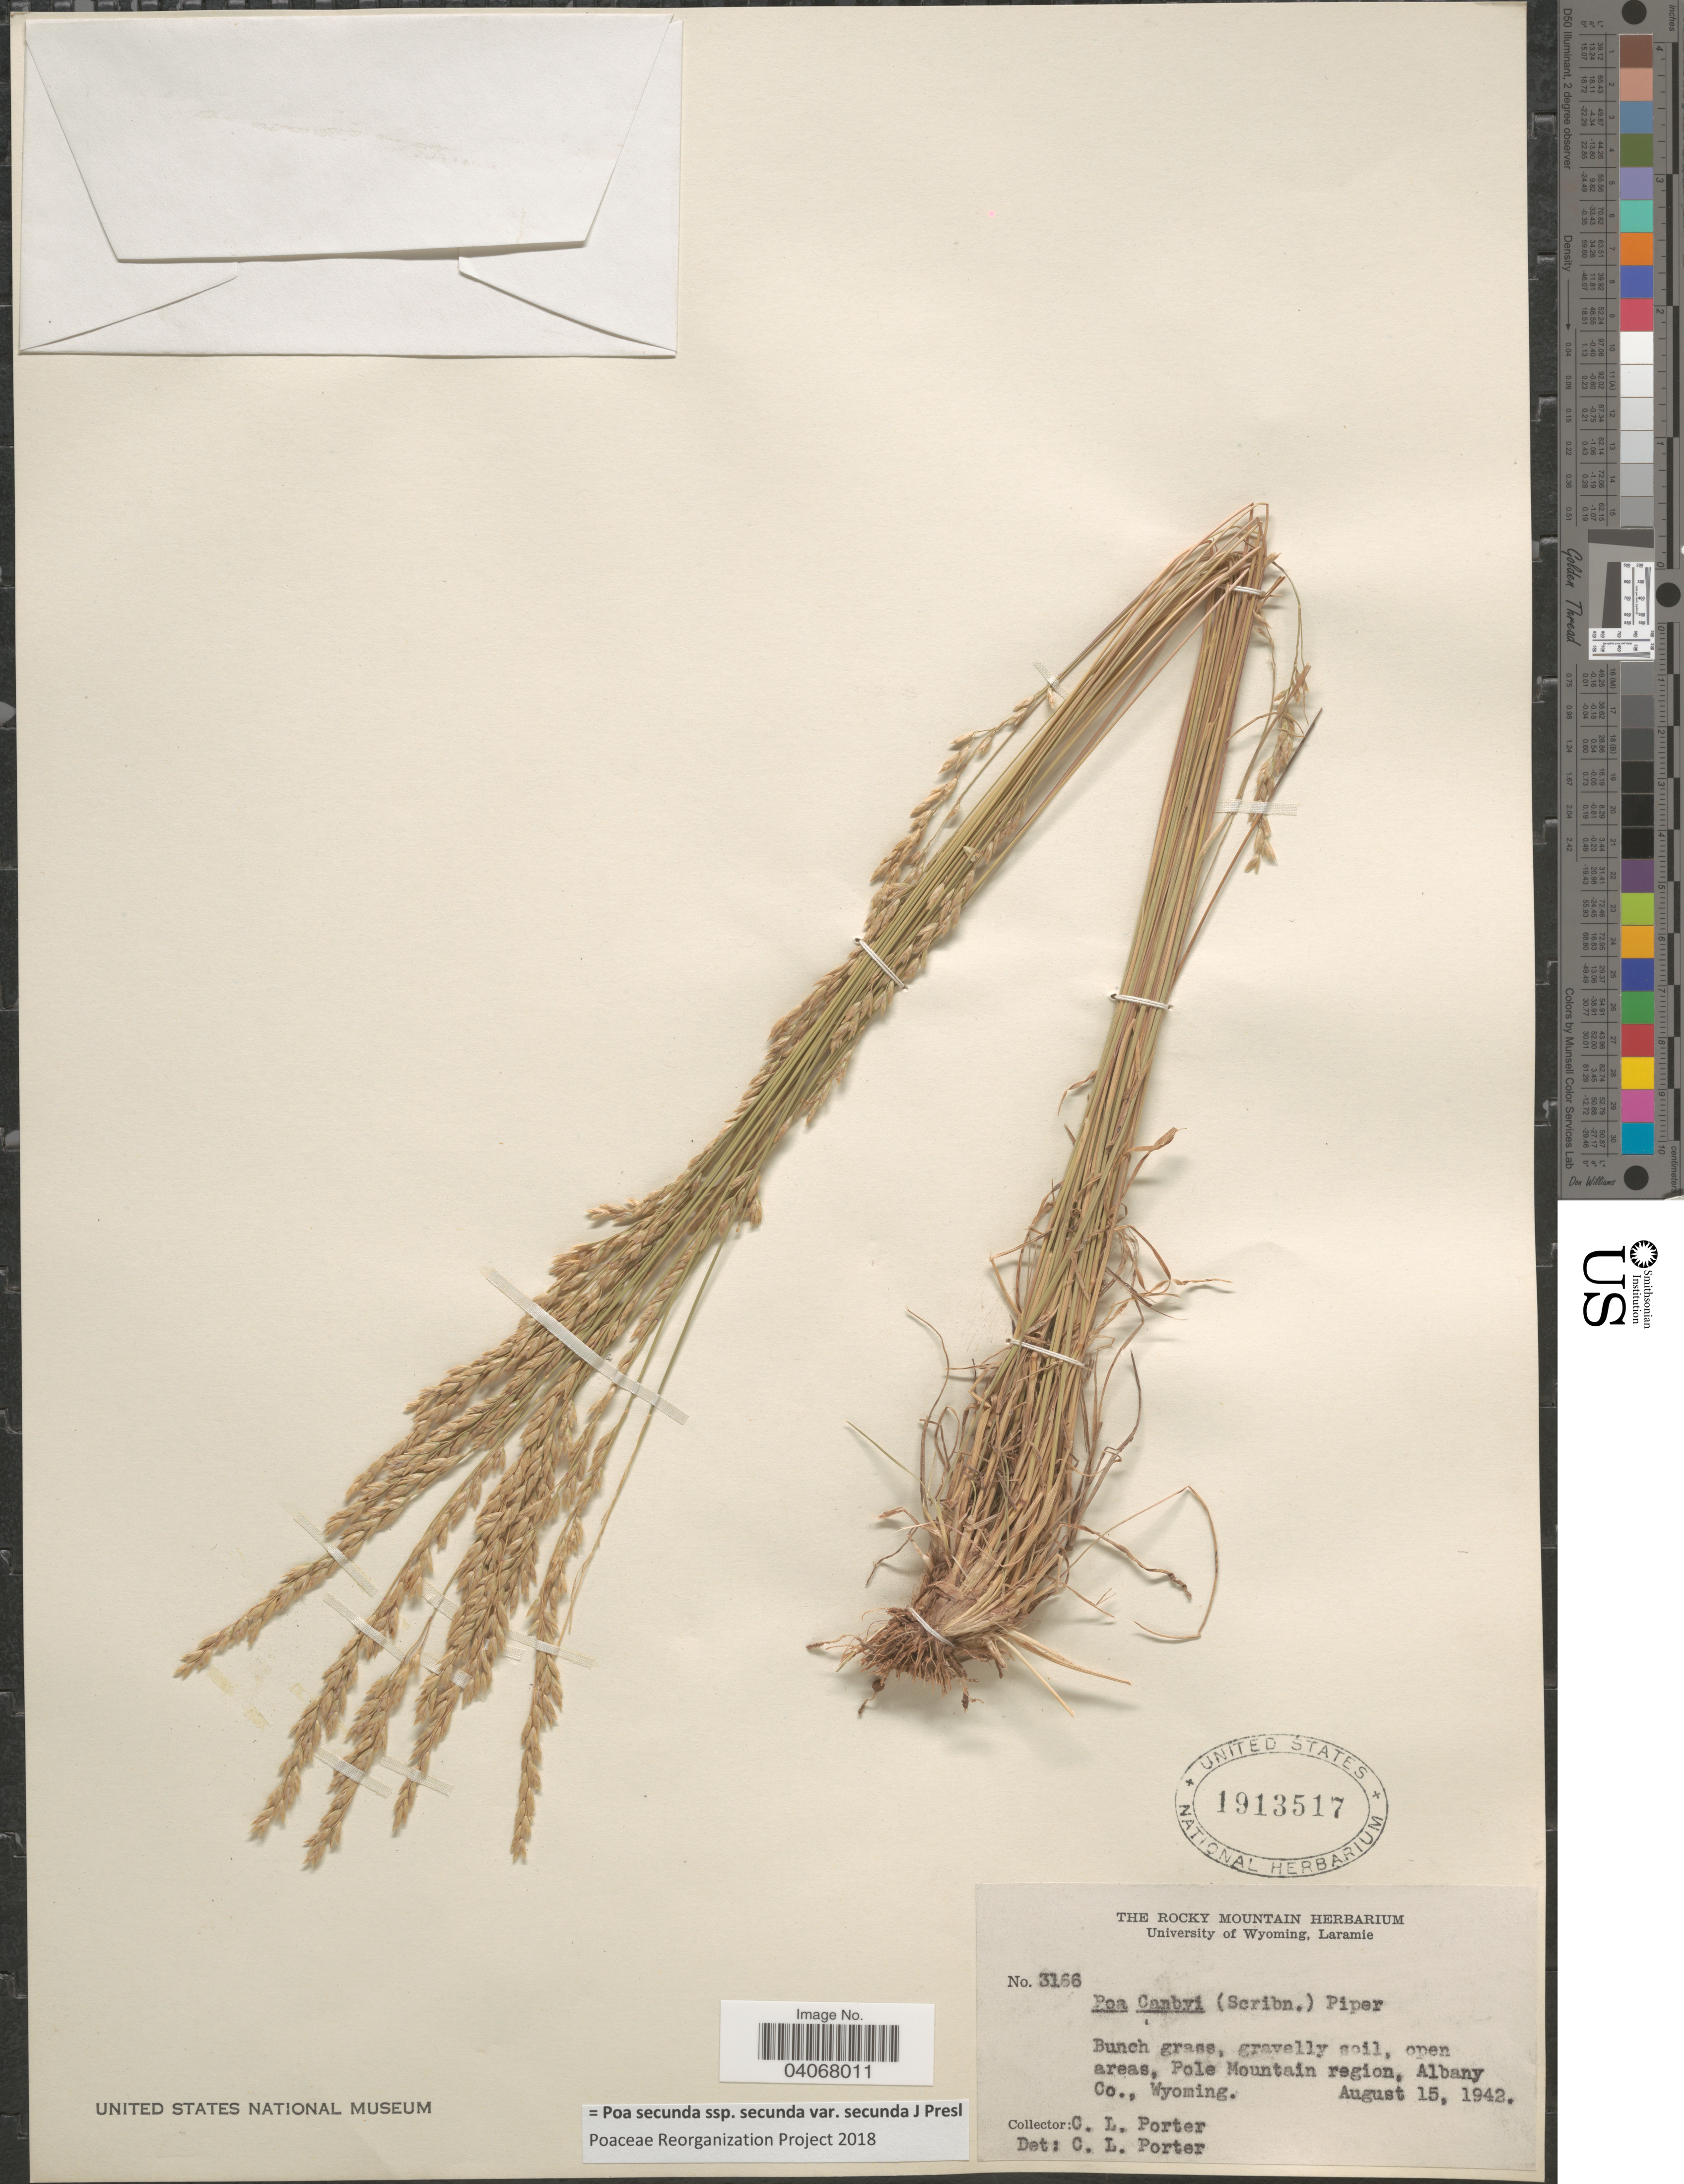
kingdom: Plantae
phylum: Tracheophyta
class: Liliopsida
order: Poales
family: Poaceae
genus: Poa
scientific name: Poa secunda subsp. secunda var. secunda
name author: J. Presl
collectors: C. L. Porter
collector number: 3166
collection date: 1942-08-15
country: United States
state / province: Wyoming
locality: Bunch grass, gravelly soil, open areas, Pole Mountain region, Albany Co.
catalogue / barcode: US 1913517